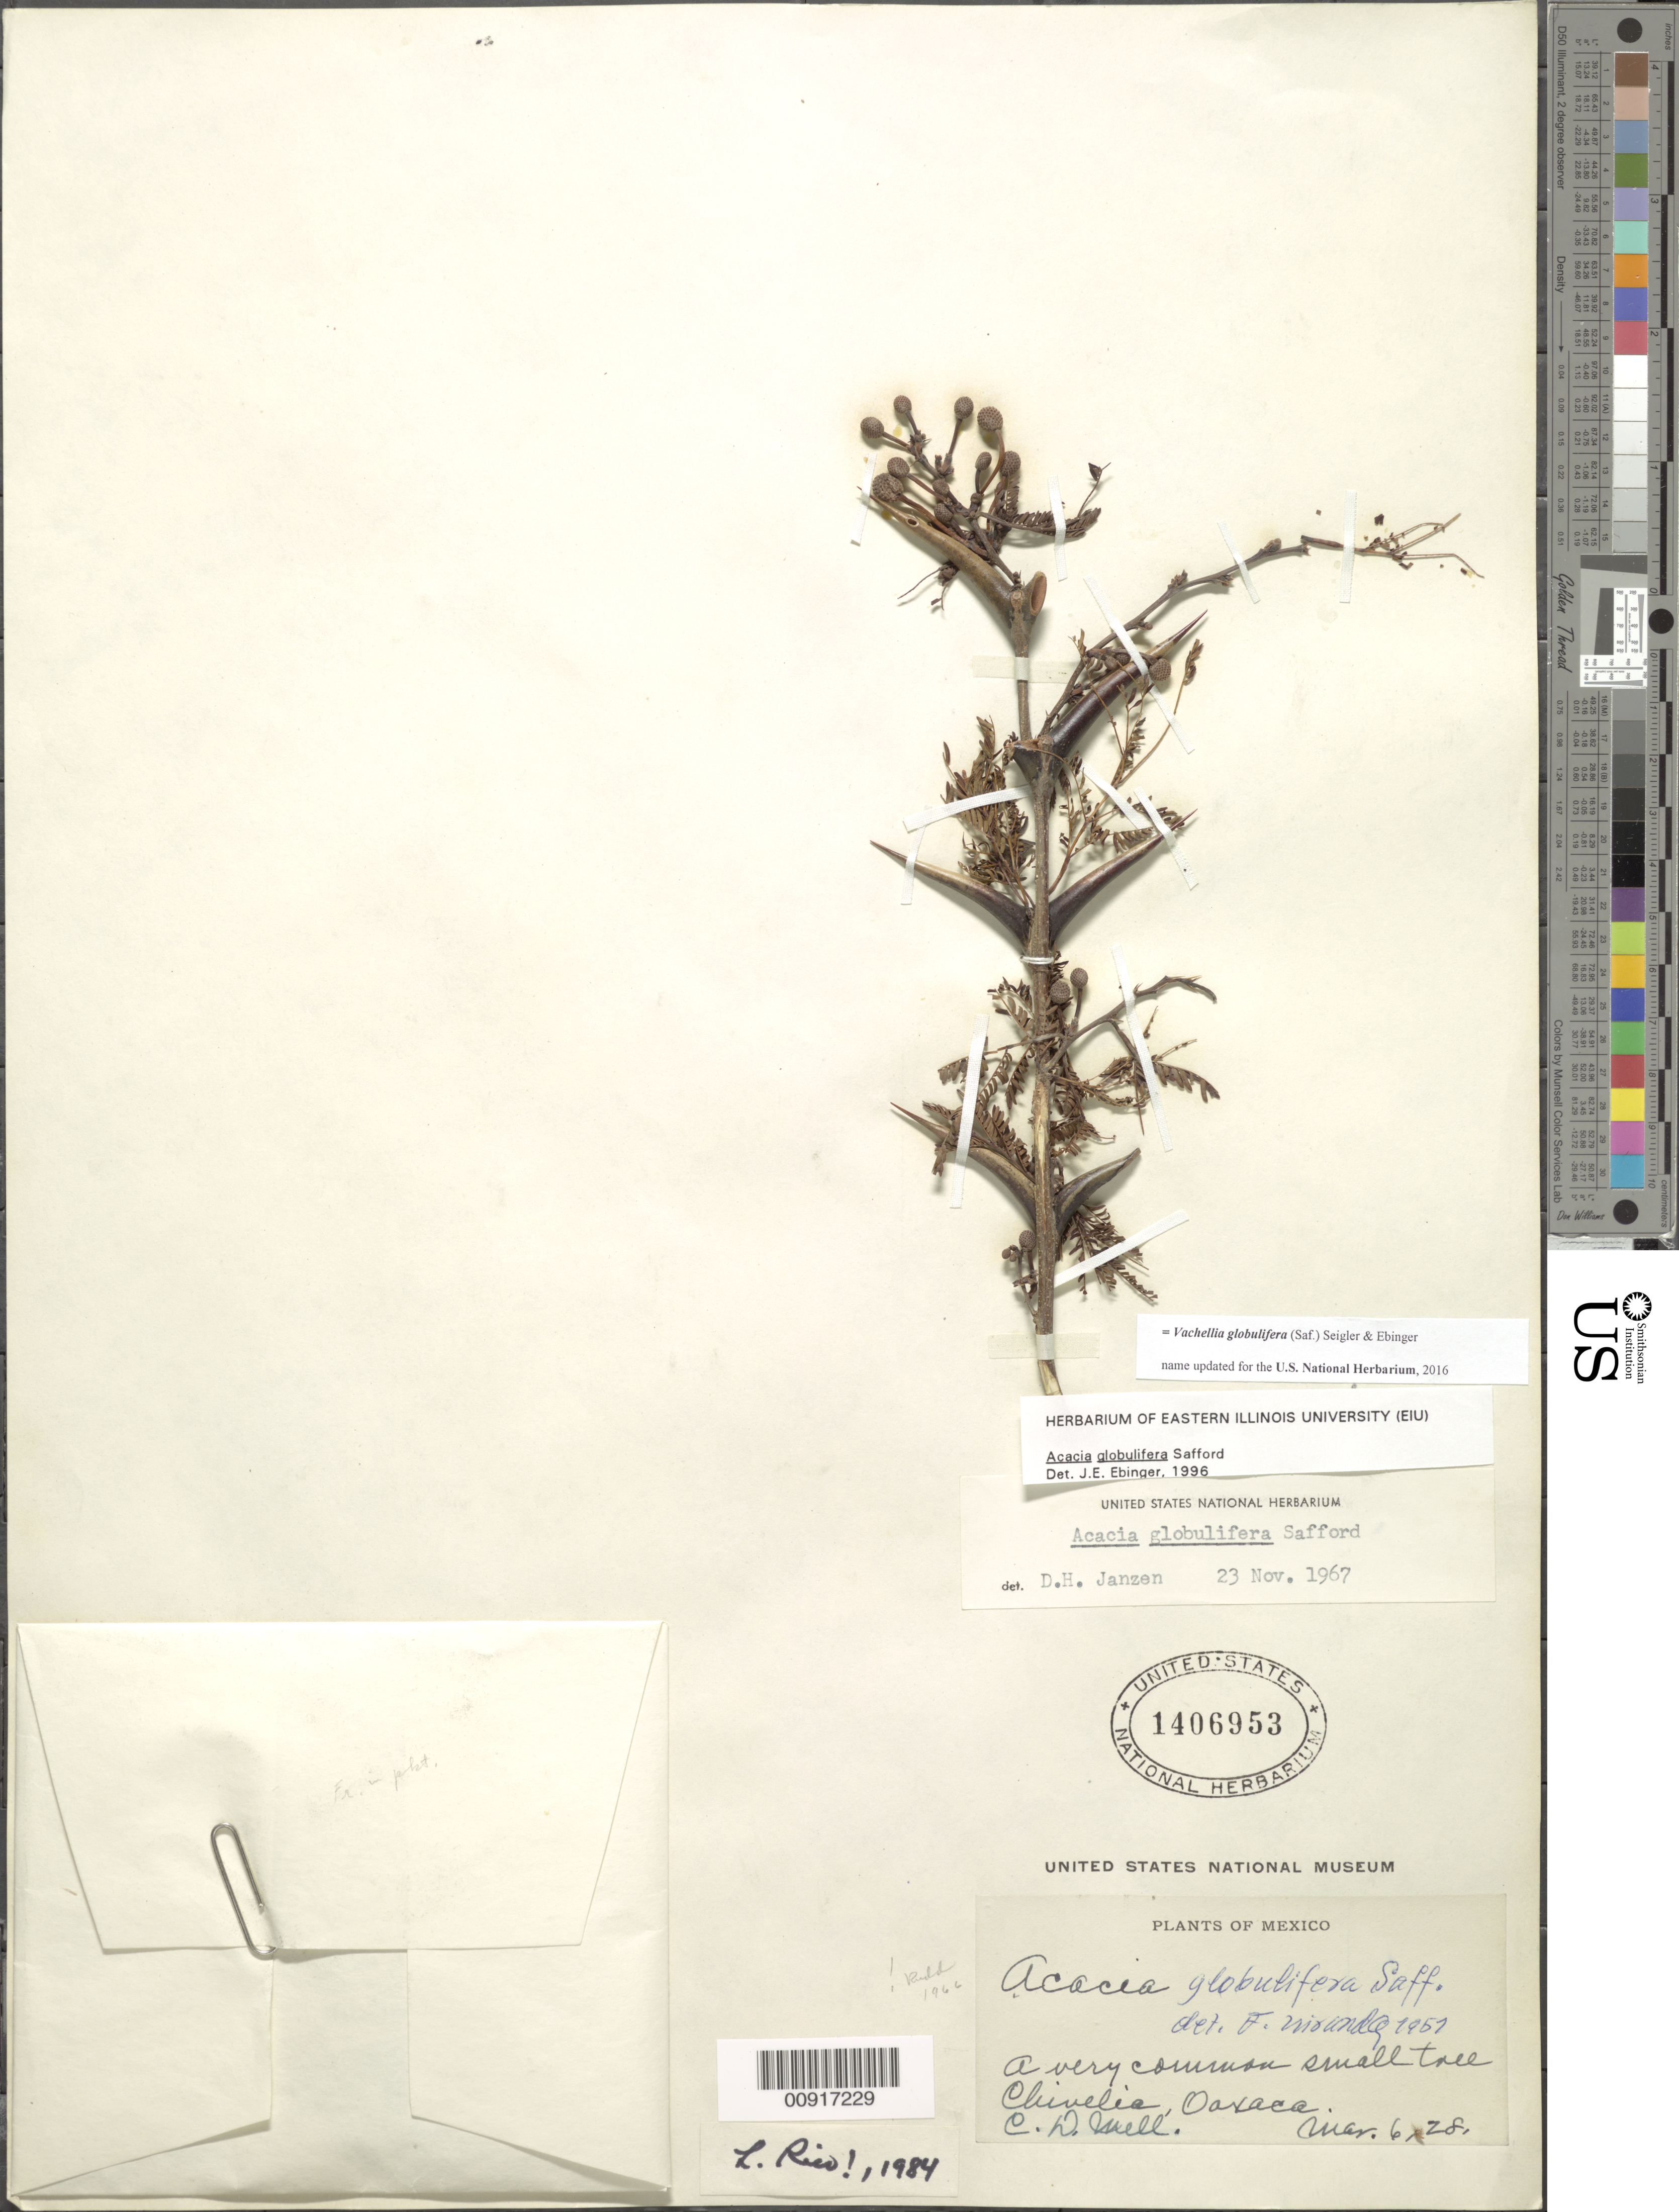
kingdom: Plantae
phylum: Tracheophyta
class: Magnoliopsida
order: Fabales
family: Fabaceae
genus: Vachellia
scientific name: Vachellia globulifera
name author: (Saff.) Seigler & Ebinger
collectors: C. D. Mell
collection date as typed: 06 Mar 1928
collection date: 1928-03-06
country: Mexico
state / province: Oaxaca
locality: Chivelia, Oaxaca.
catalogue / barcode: US 1406953